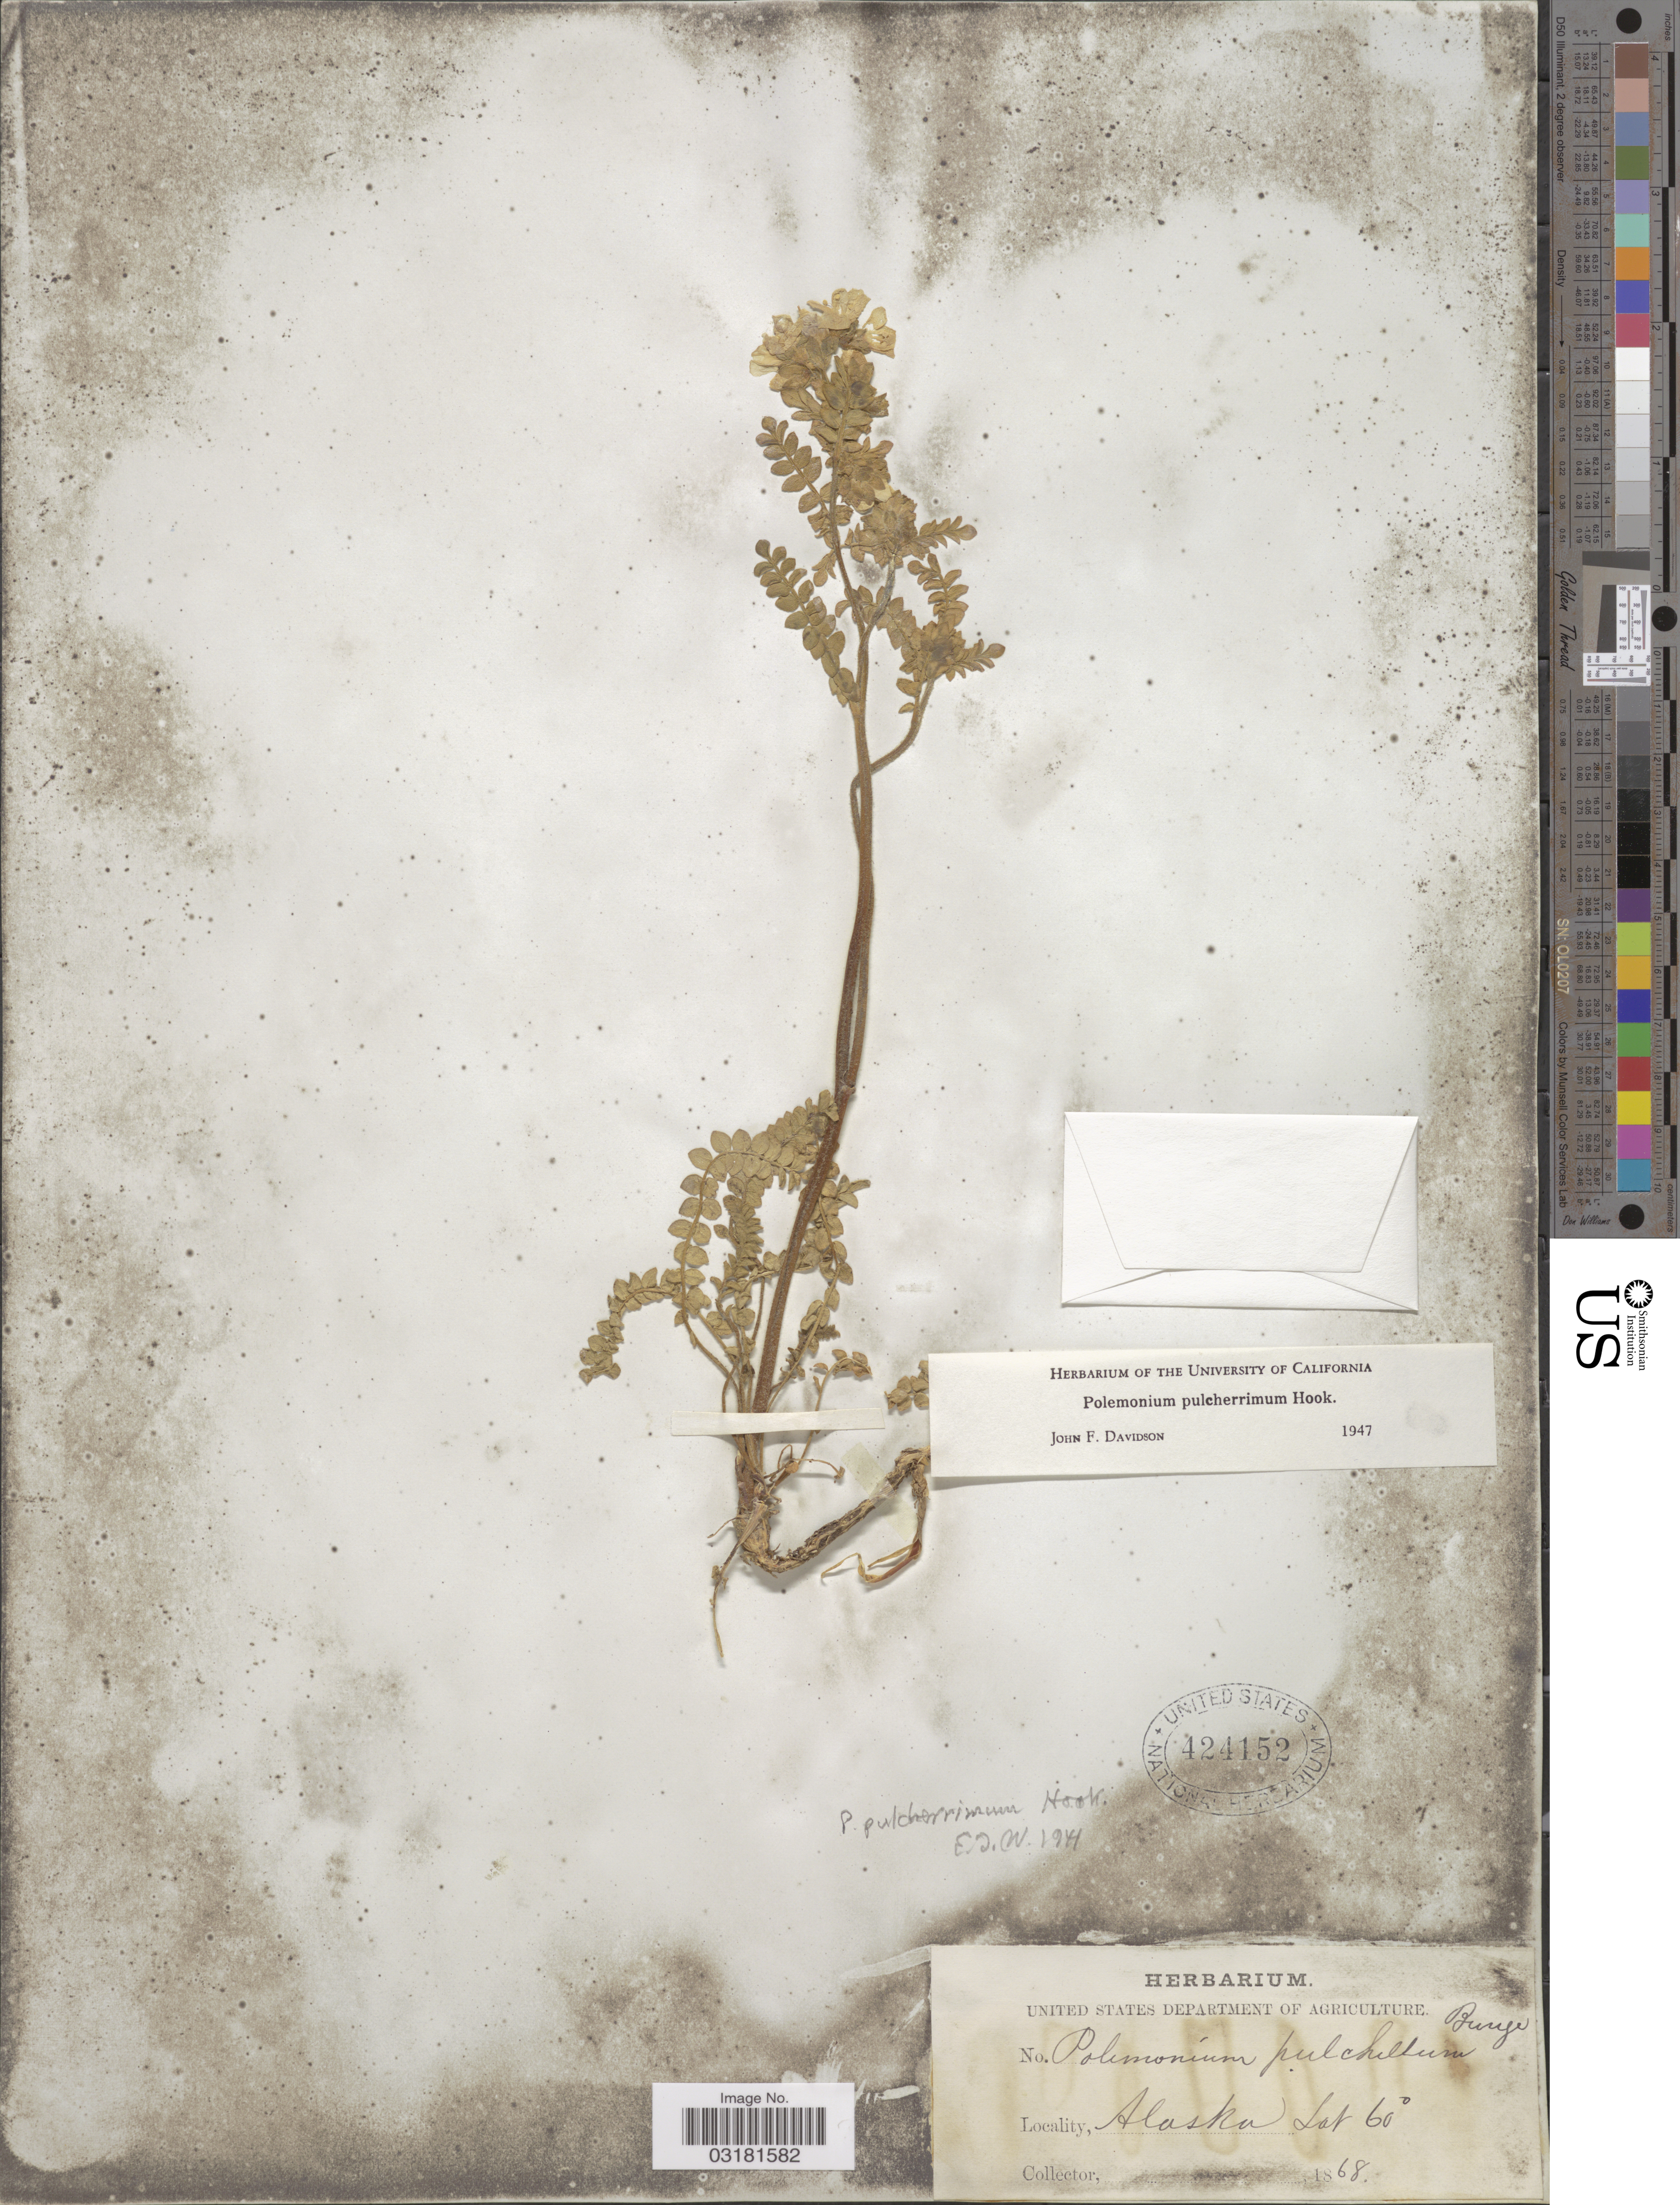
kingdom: Plantae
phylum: Tracheophyta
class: Magnoliopsida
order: Ericales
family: Polemoniaceae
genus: Polemonium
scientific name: Polemonium pulcherrimum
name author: Hook.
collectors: ex herb. U. S. Department of Agriculture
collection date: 1868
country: United States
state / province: Alaska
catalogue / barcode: US 424152